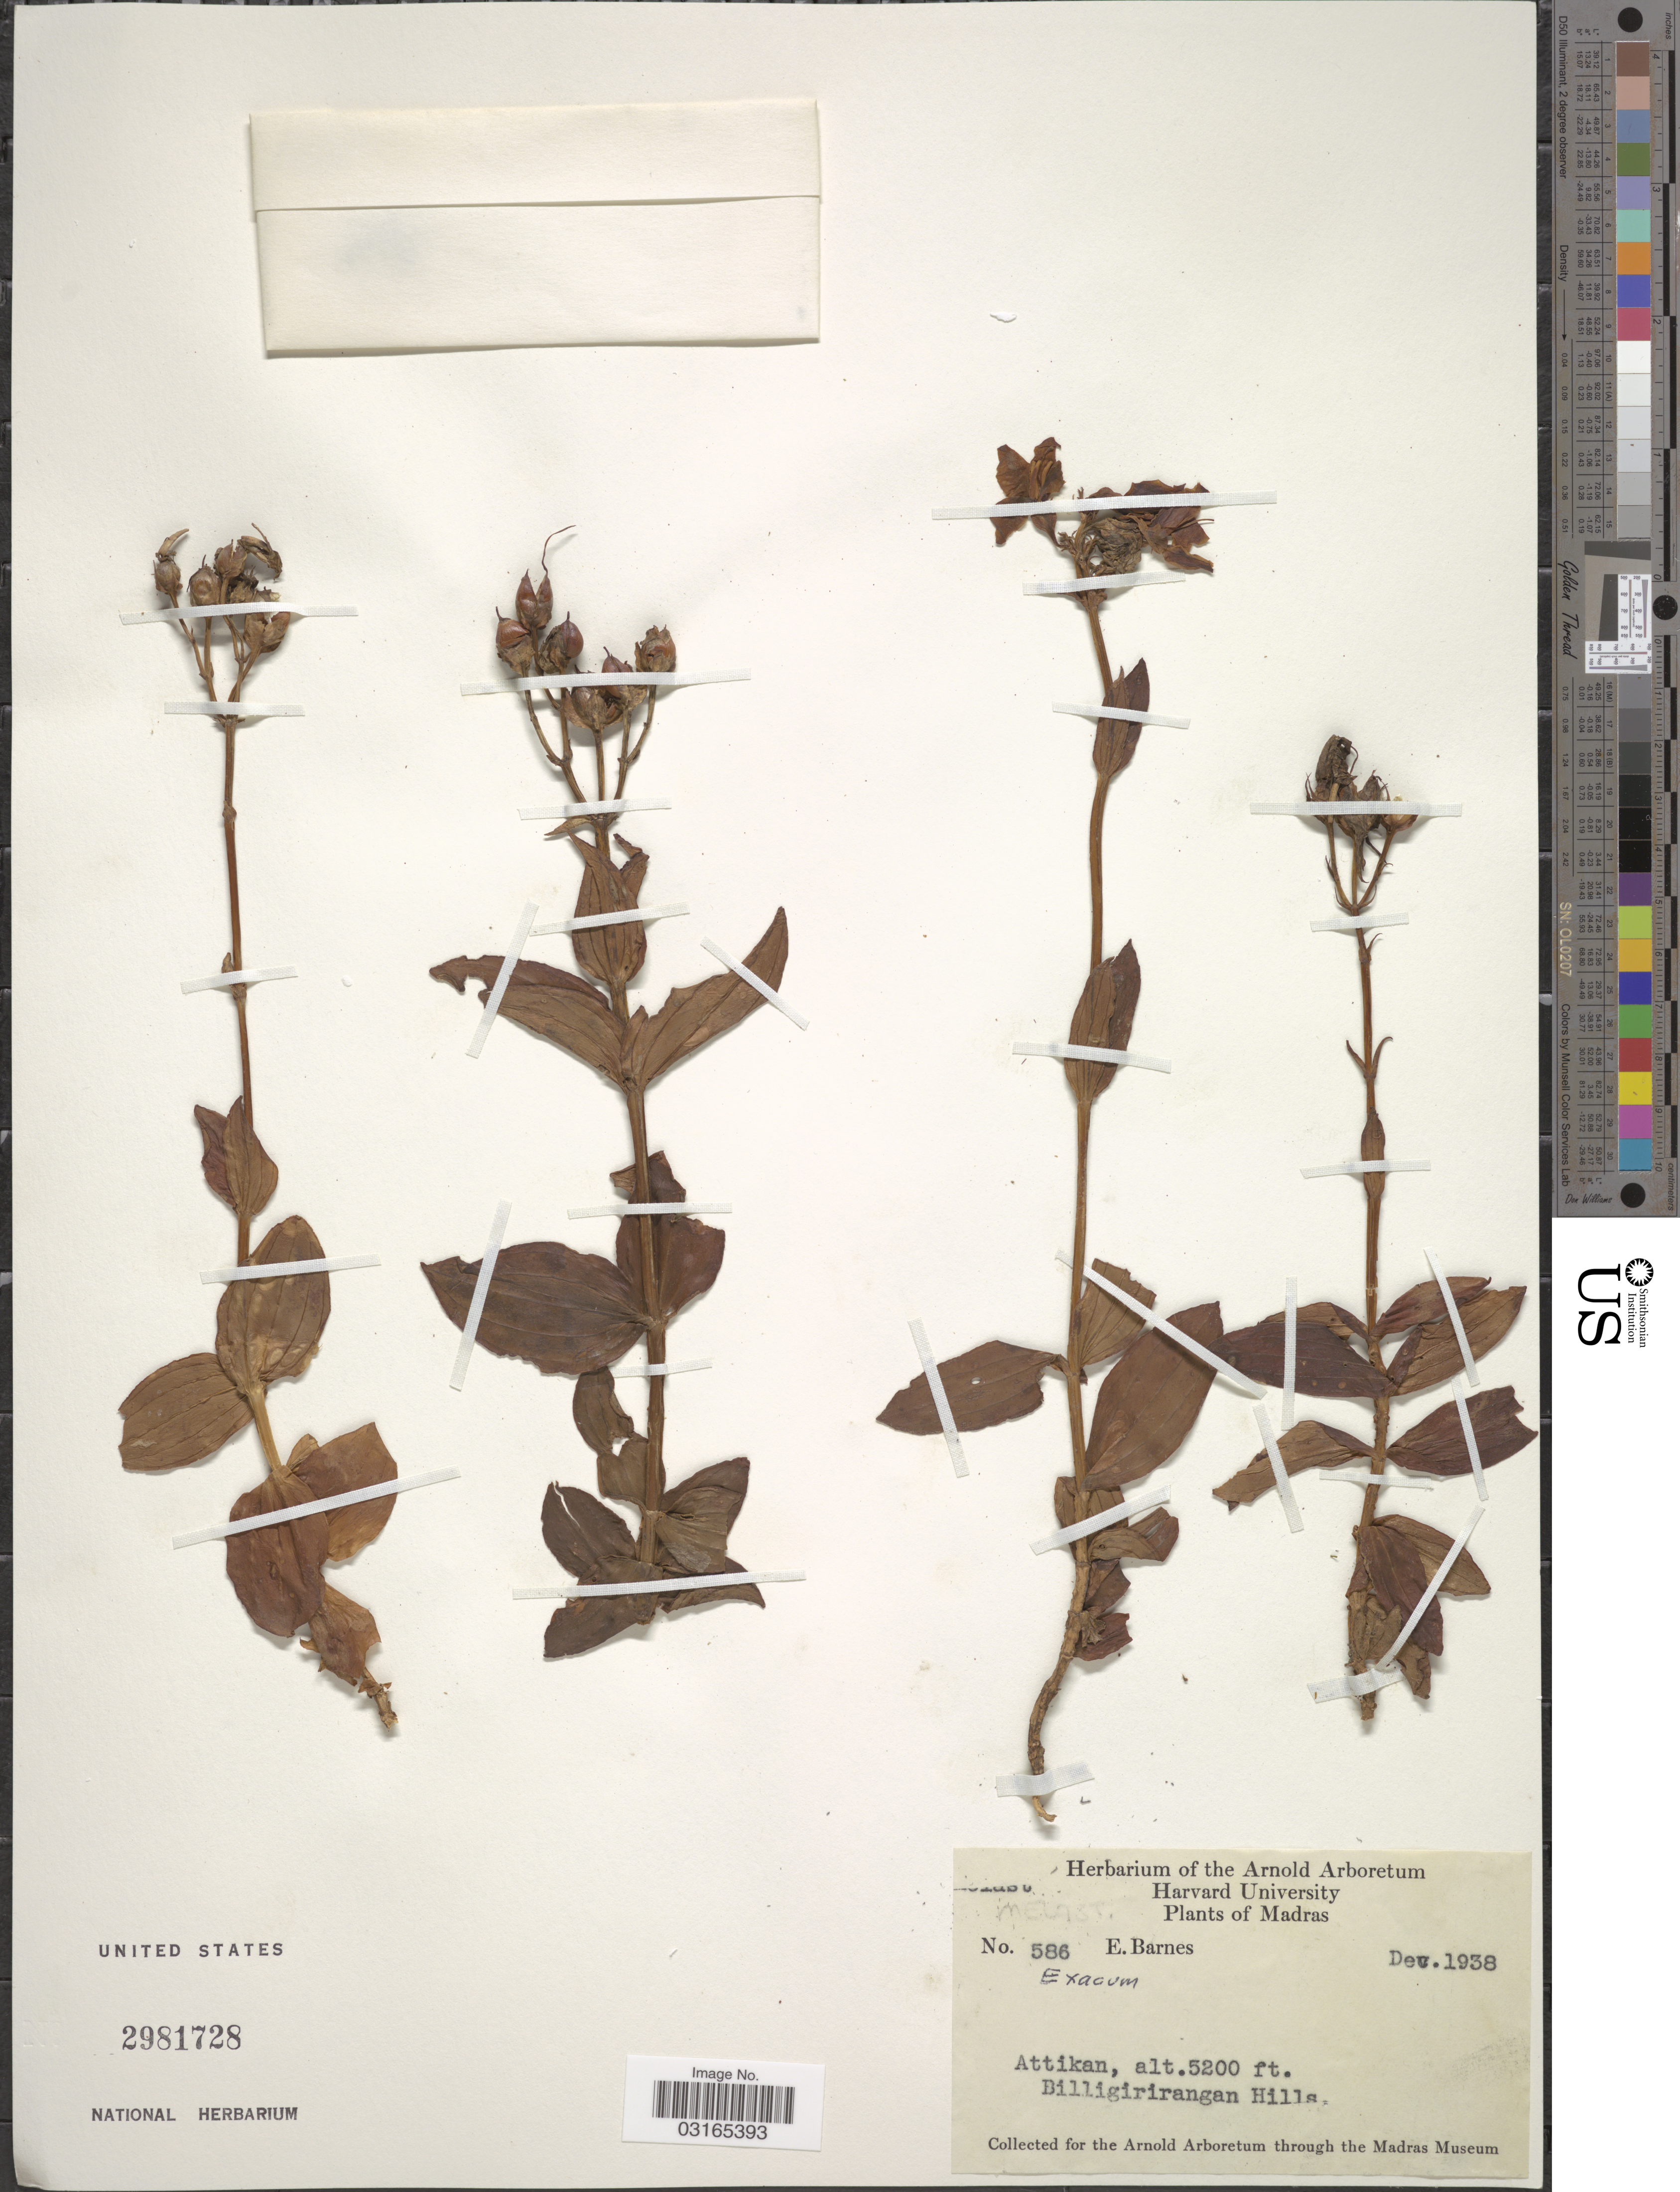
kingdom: Plantae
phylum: Tracheophyta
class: Magnoliopsida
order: Gentianales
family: Gentianaceae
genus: Exacum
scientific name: Exacum sp.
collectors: E. Barnes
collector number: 586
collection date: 1938-12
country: India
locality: Madras. Attikan. Billigirirangan Hills.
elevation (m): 1585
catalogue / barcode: US 2981728